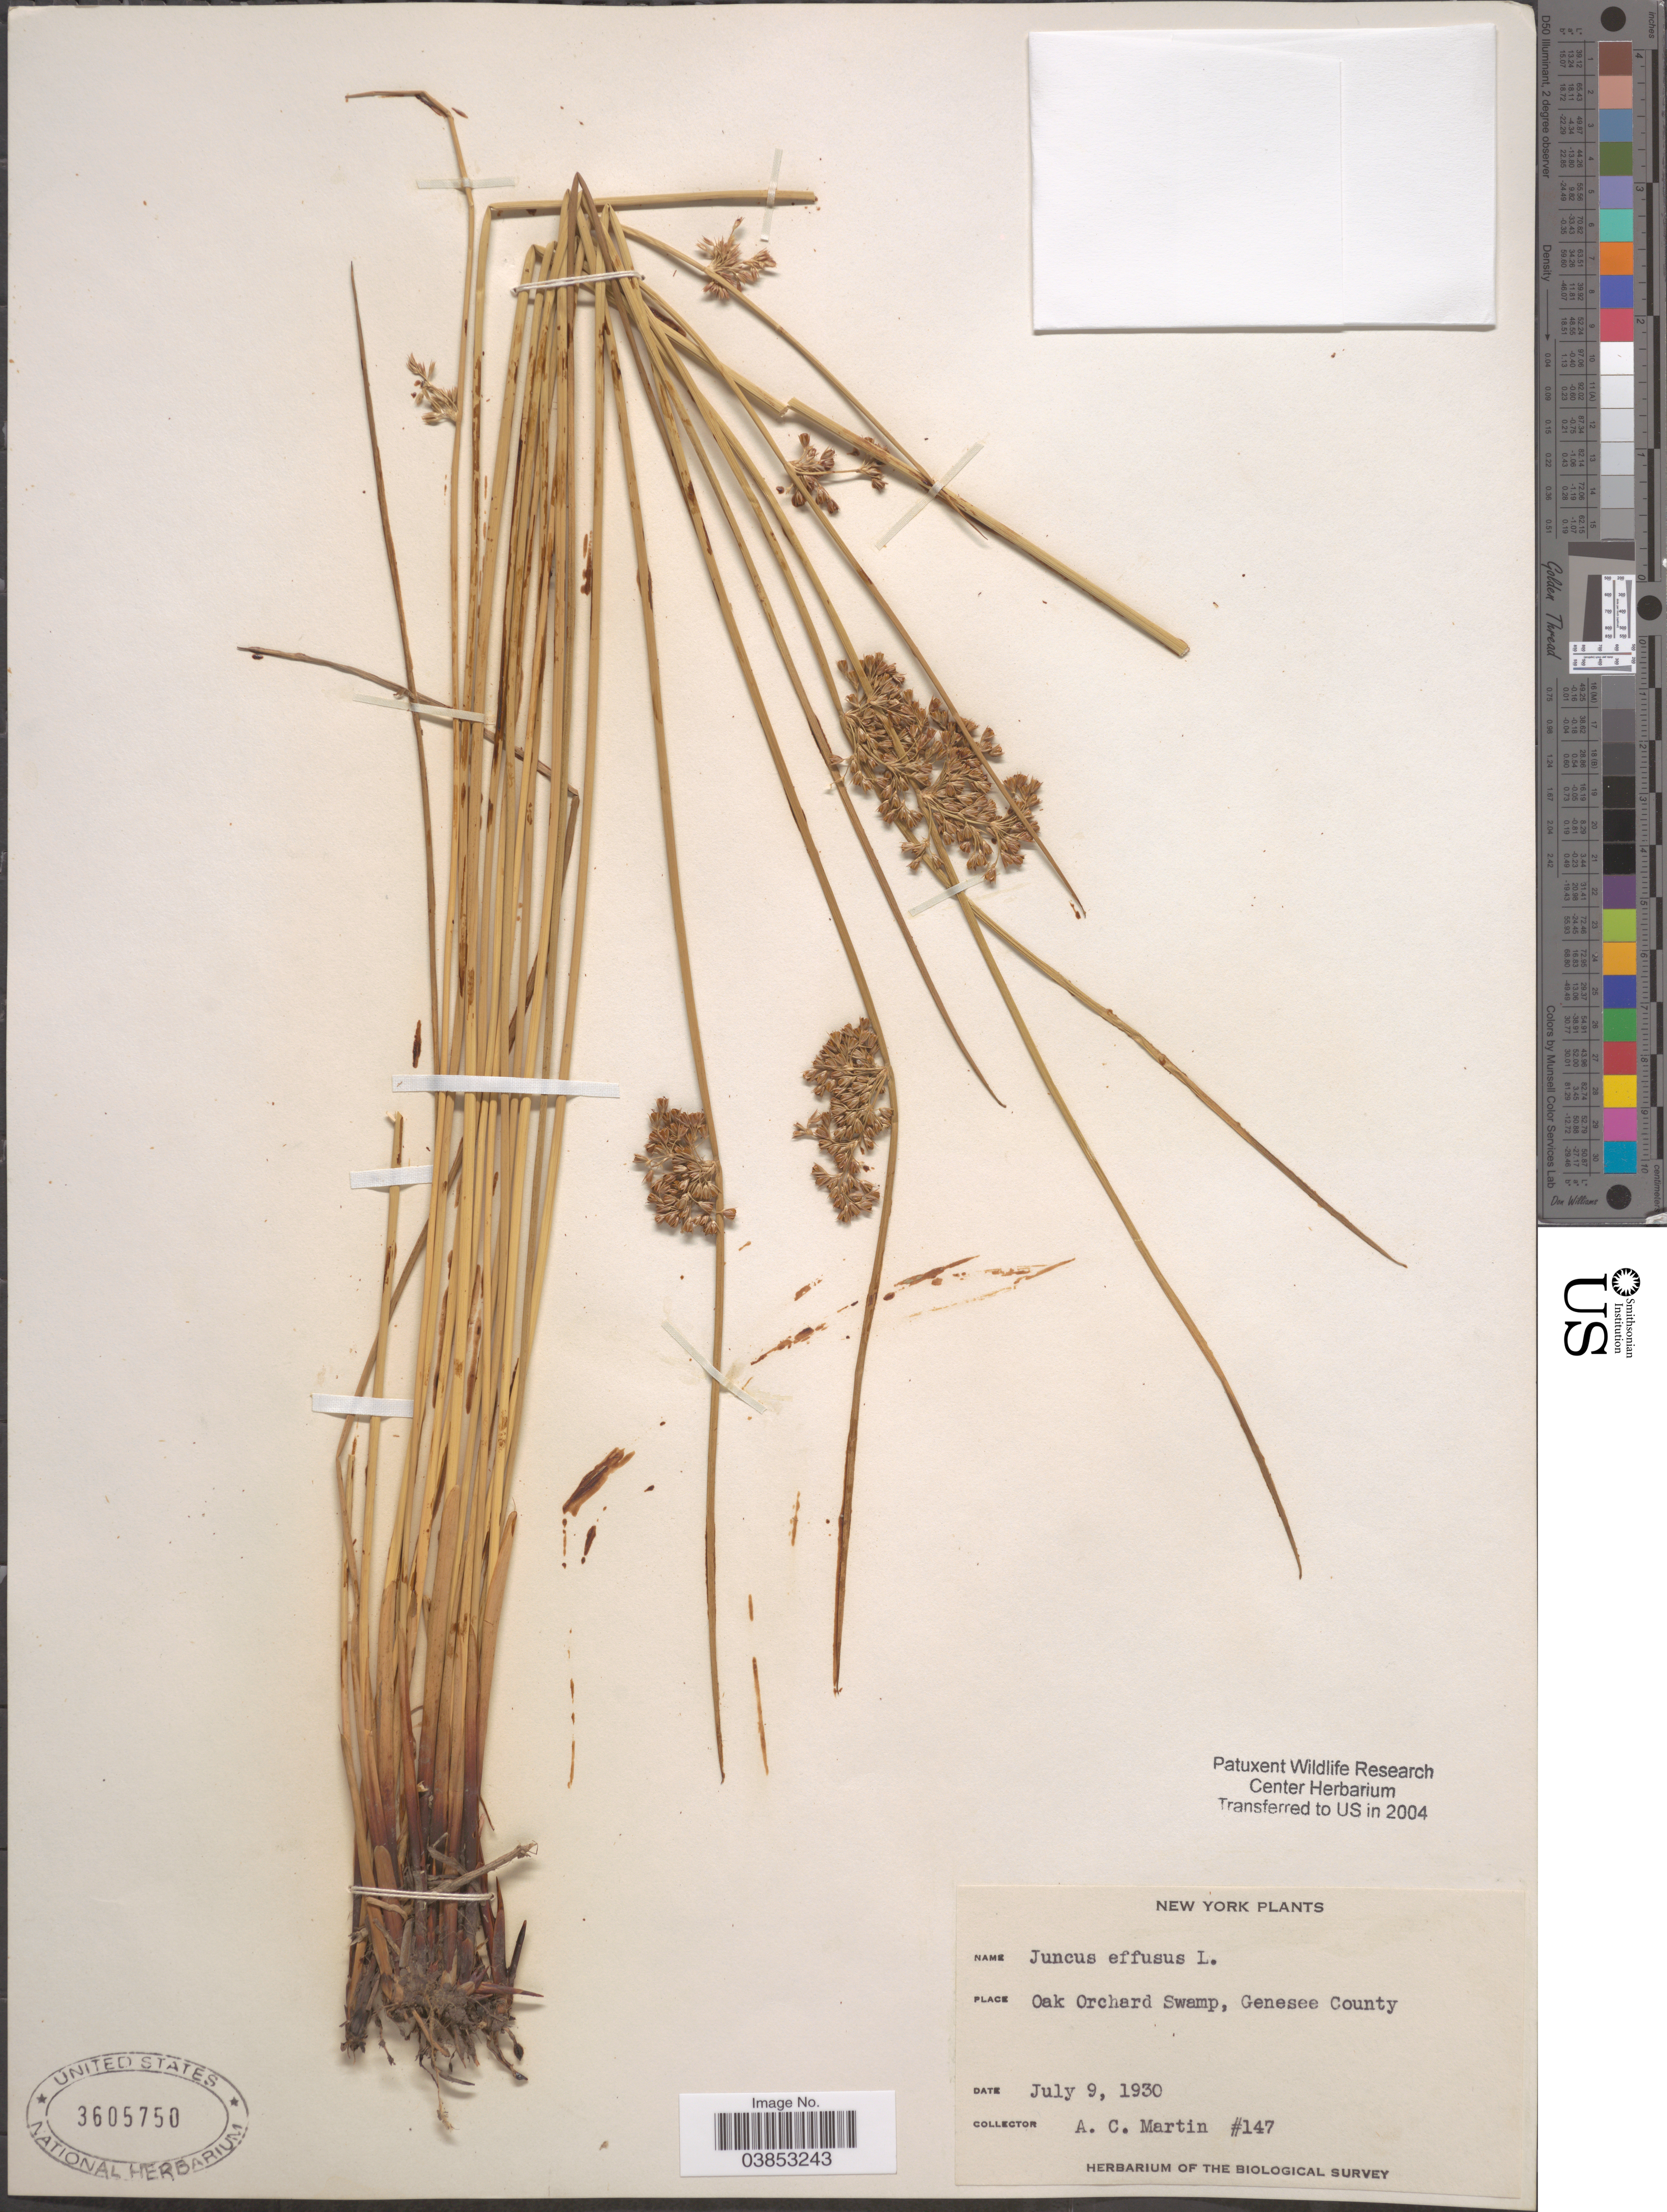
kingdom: Plantae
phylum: Tracheophyta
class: Liliopsida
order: Poales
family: Juncaceae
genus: Juncus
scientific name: Juncus effusus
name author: L.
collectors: A. C. Martin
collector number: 147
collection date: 1930-07-09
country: United States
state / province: New York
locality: Oak Orchard Swamp, Genesee County.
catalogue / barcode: US 3605750